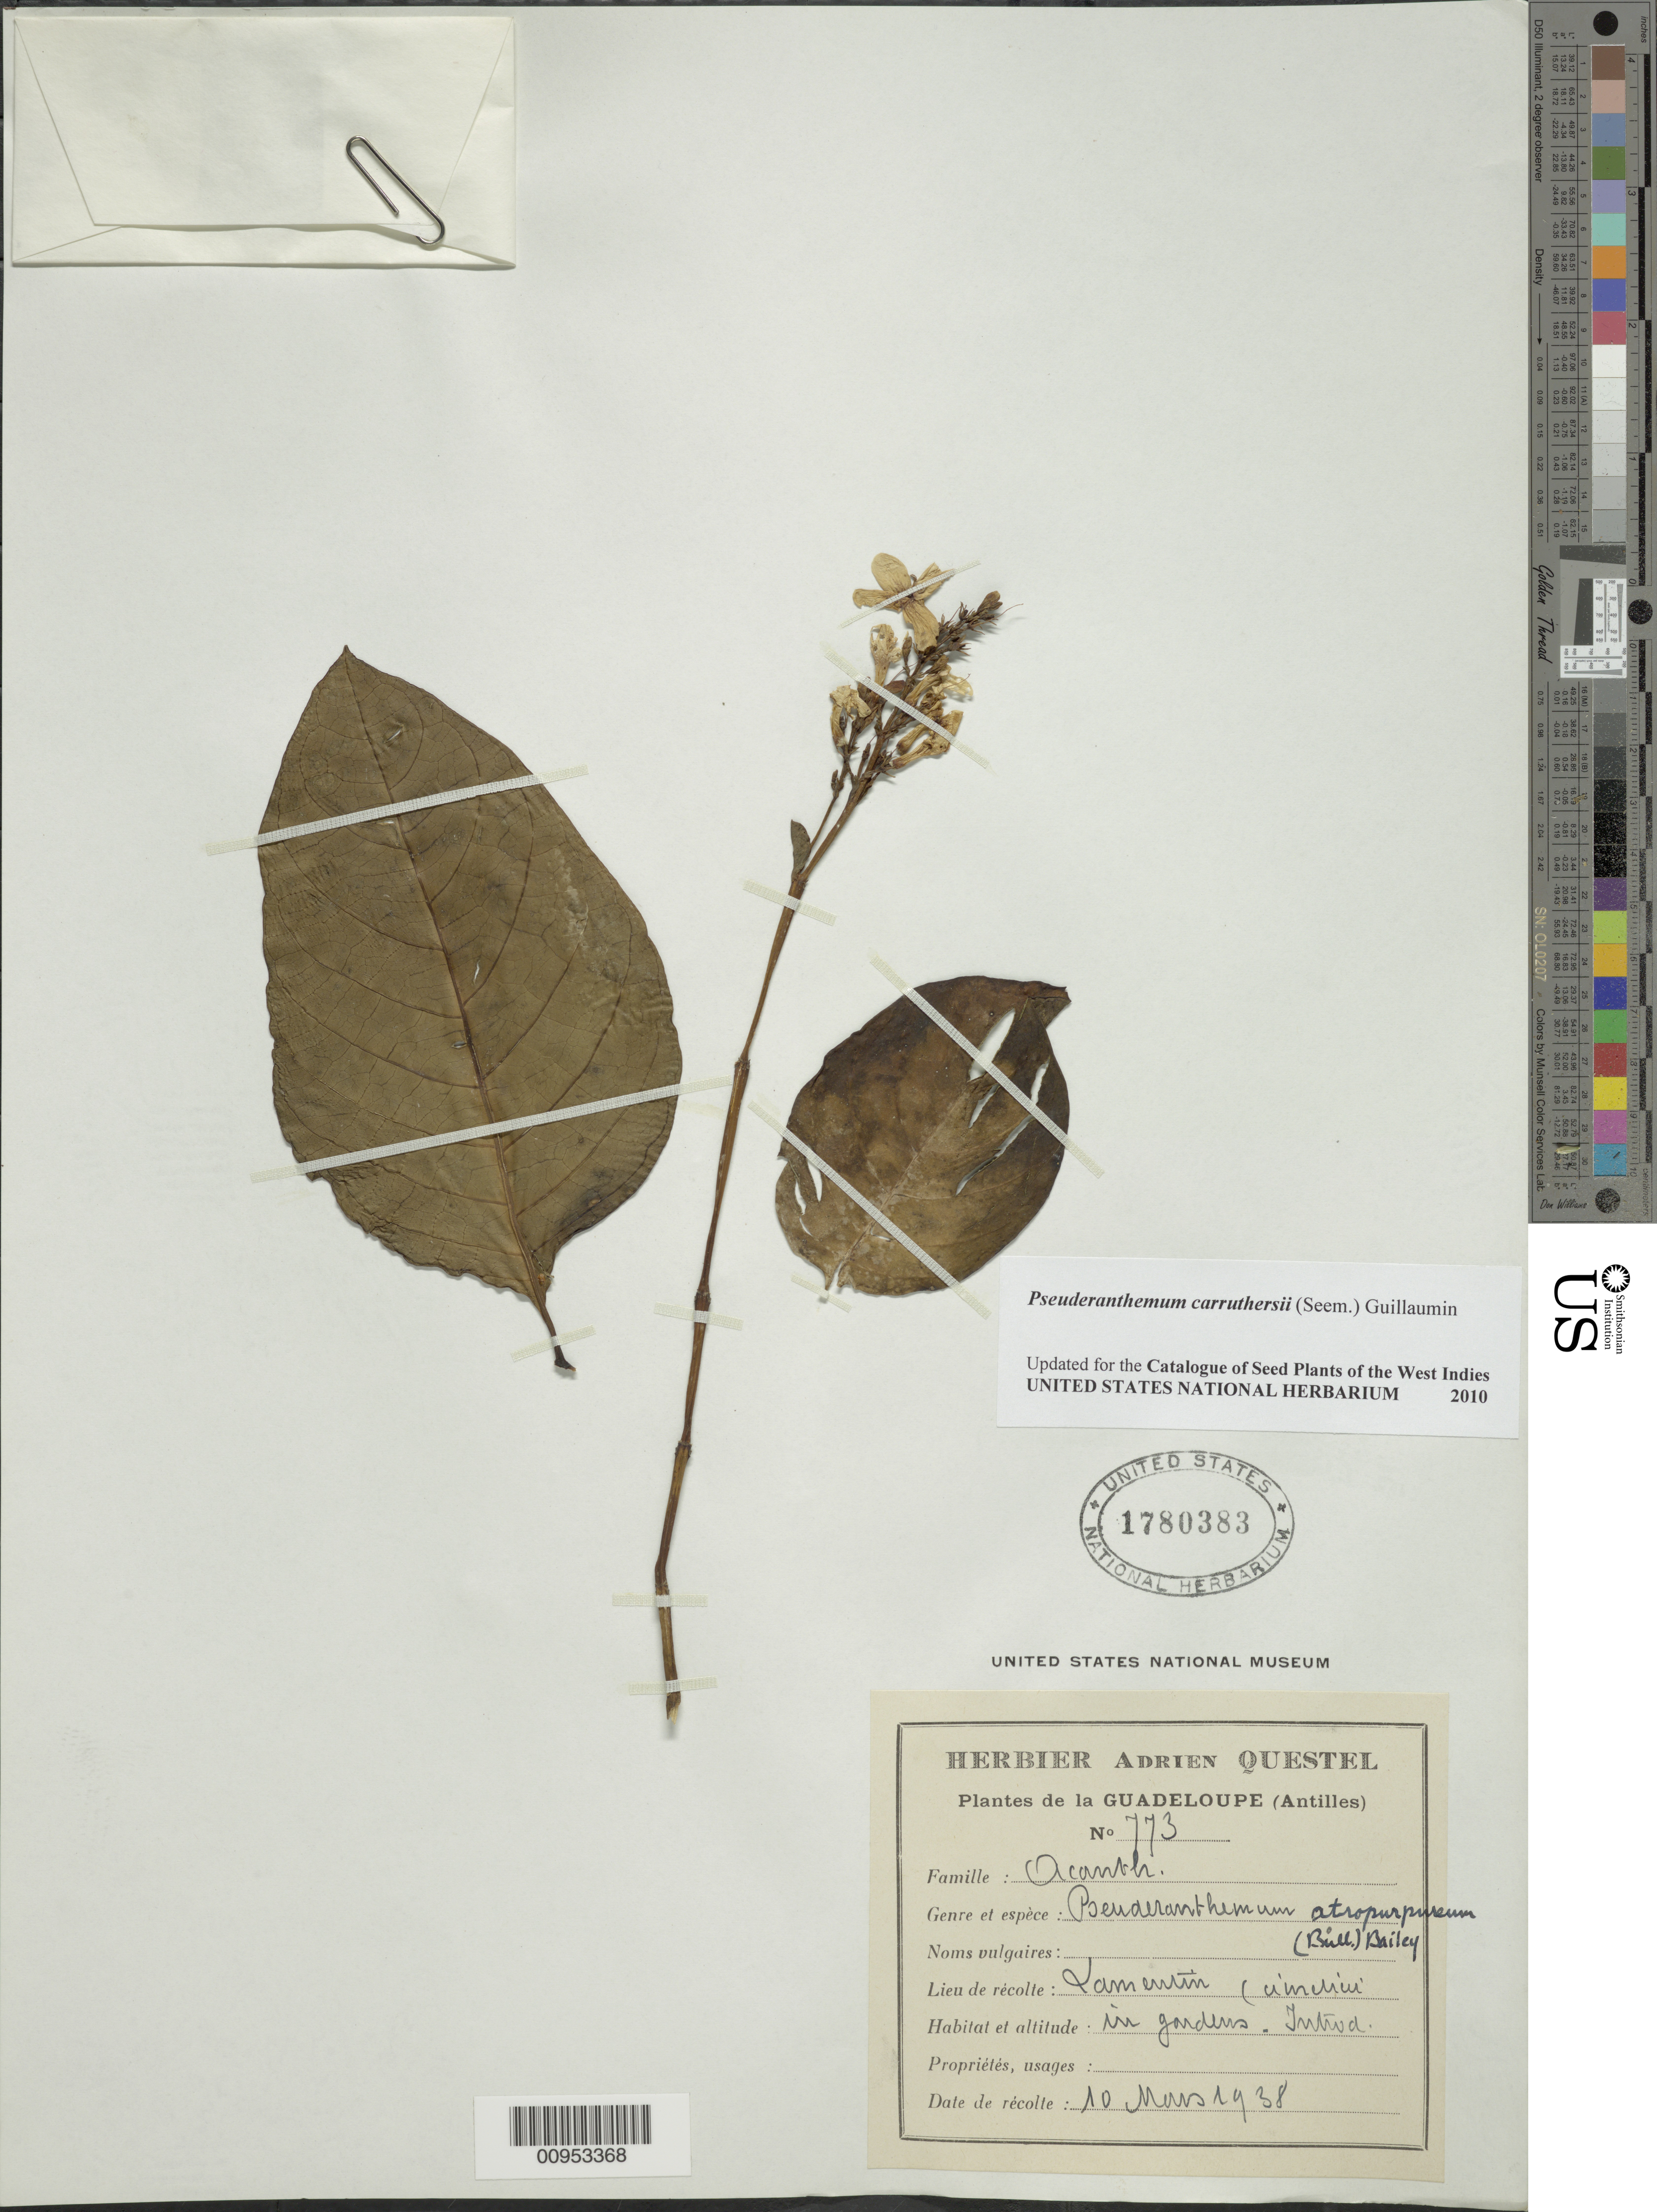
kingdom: Plantae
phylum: Tracheophyta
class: Magnoliopsida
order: Lamiales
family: Acanthaceae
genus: Pseuderanthemum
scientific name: Pseuderanthemum carruthersii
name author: (Seem.) Guillaumin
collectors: A. Questel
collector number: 773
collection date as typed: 10 Mar 1938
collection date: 1938-03-10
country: Guadeloupe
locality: Lamertin [?]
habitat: Gardens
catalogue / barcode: US 1780383